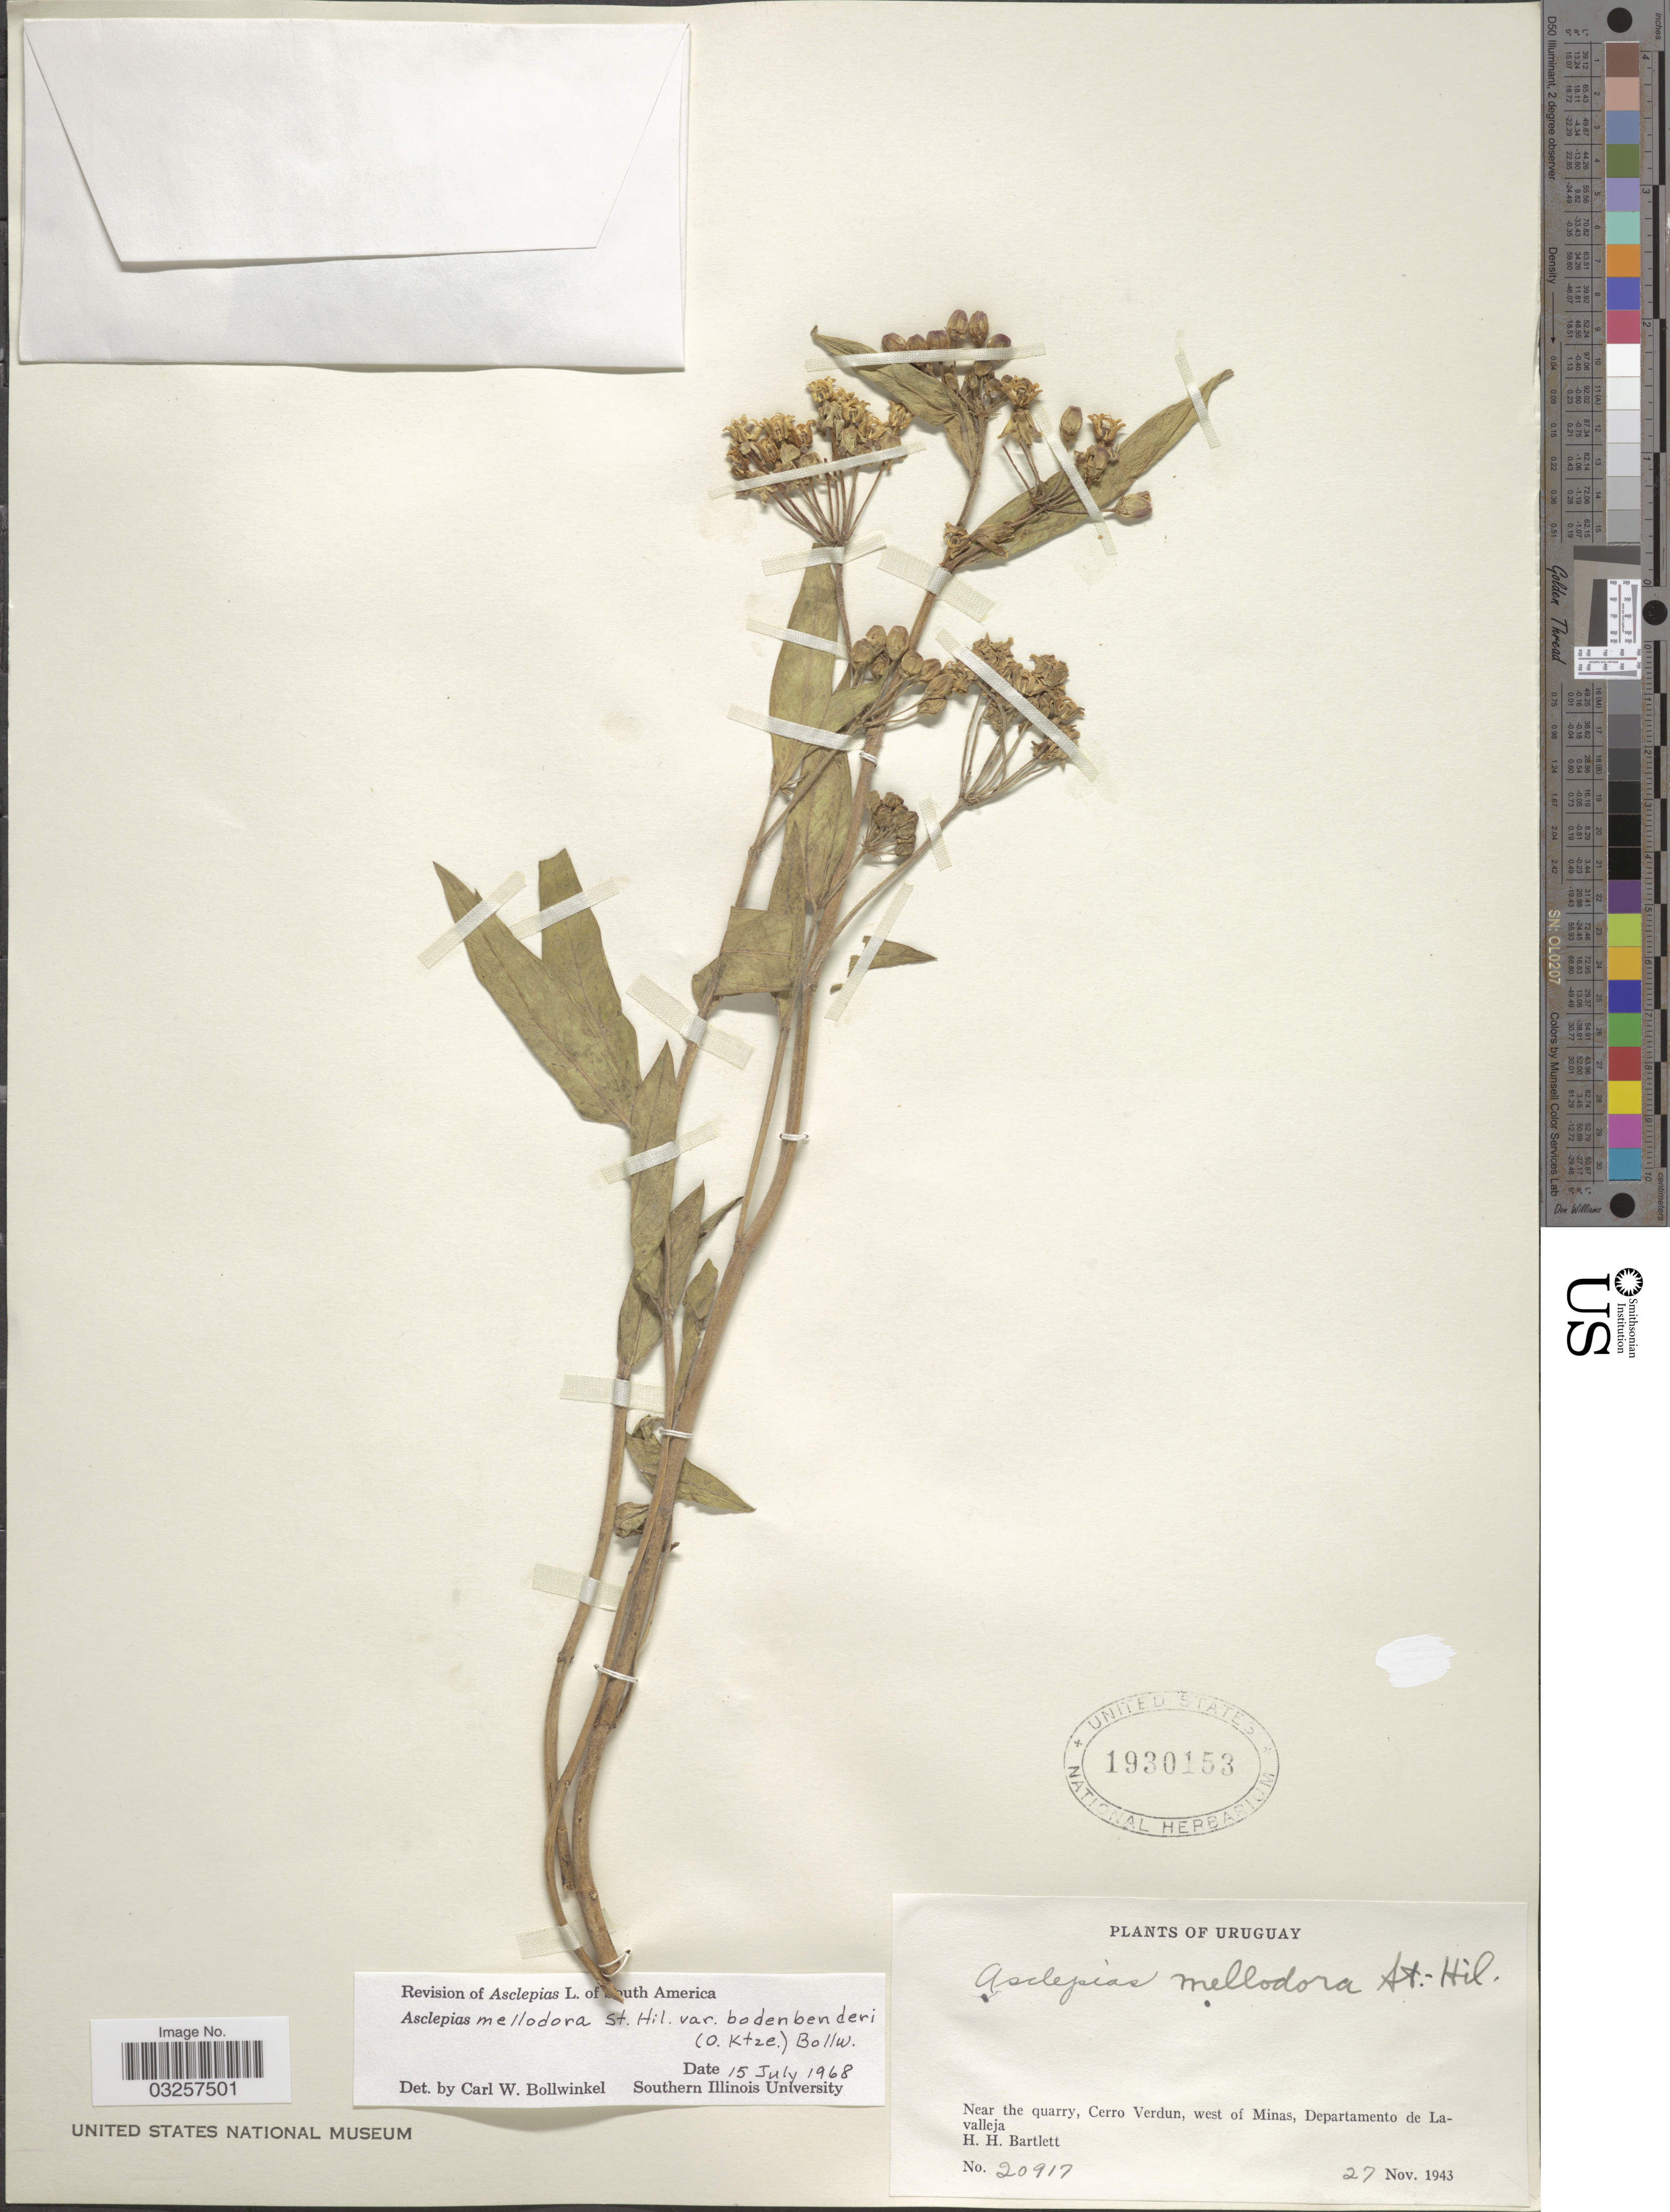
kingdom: Plantae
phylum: Tracheophyta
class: Magnoliopsida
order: Gentianales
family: Apocynaceae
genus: Asclepias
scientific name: Asclepias mellodora var. bodenbenderi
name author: (Kuntze) Bollw.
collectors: H. H. Bartlett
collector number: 20917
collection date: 1943-11-27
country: Uruguay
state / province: Lavalleja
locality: Near the quarry, Cerro Verdun, west of Minas, Departamento de Lavalleja.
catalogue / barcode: US 1930153